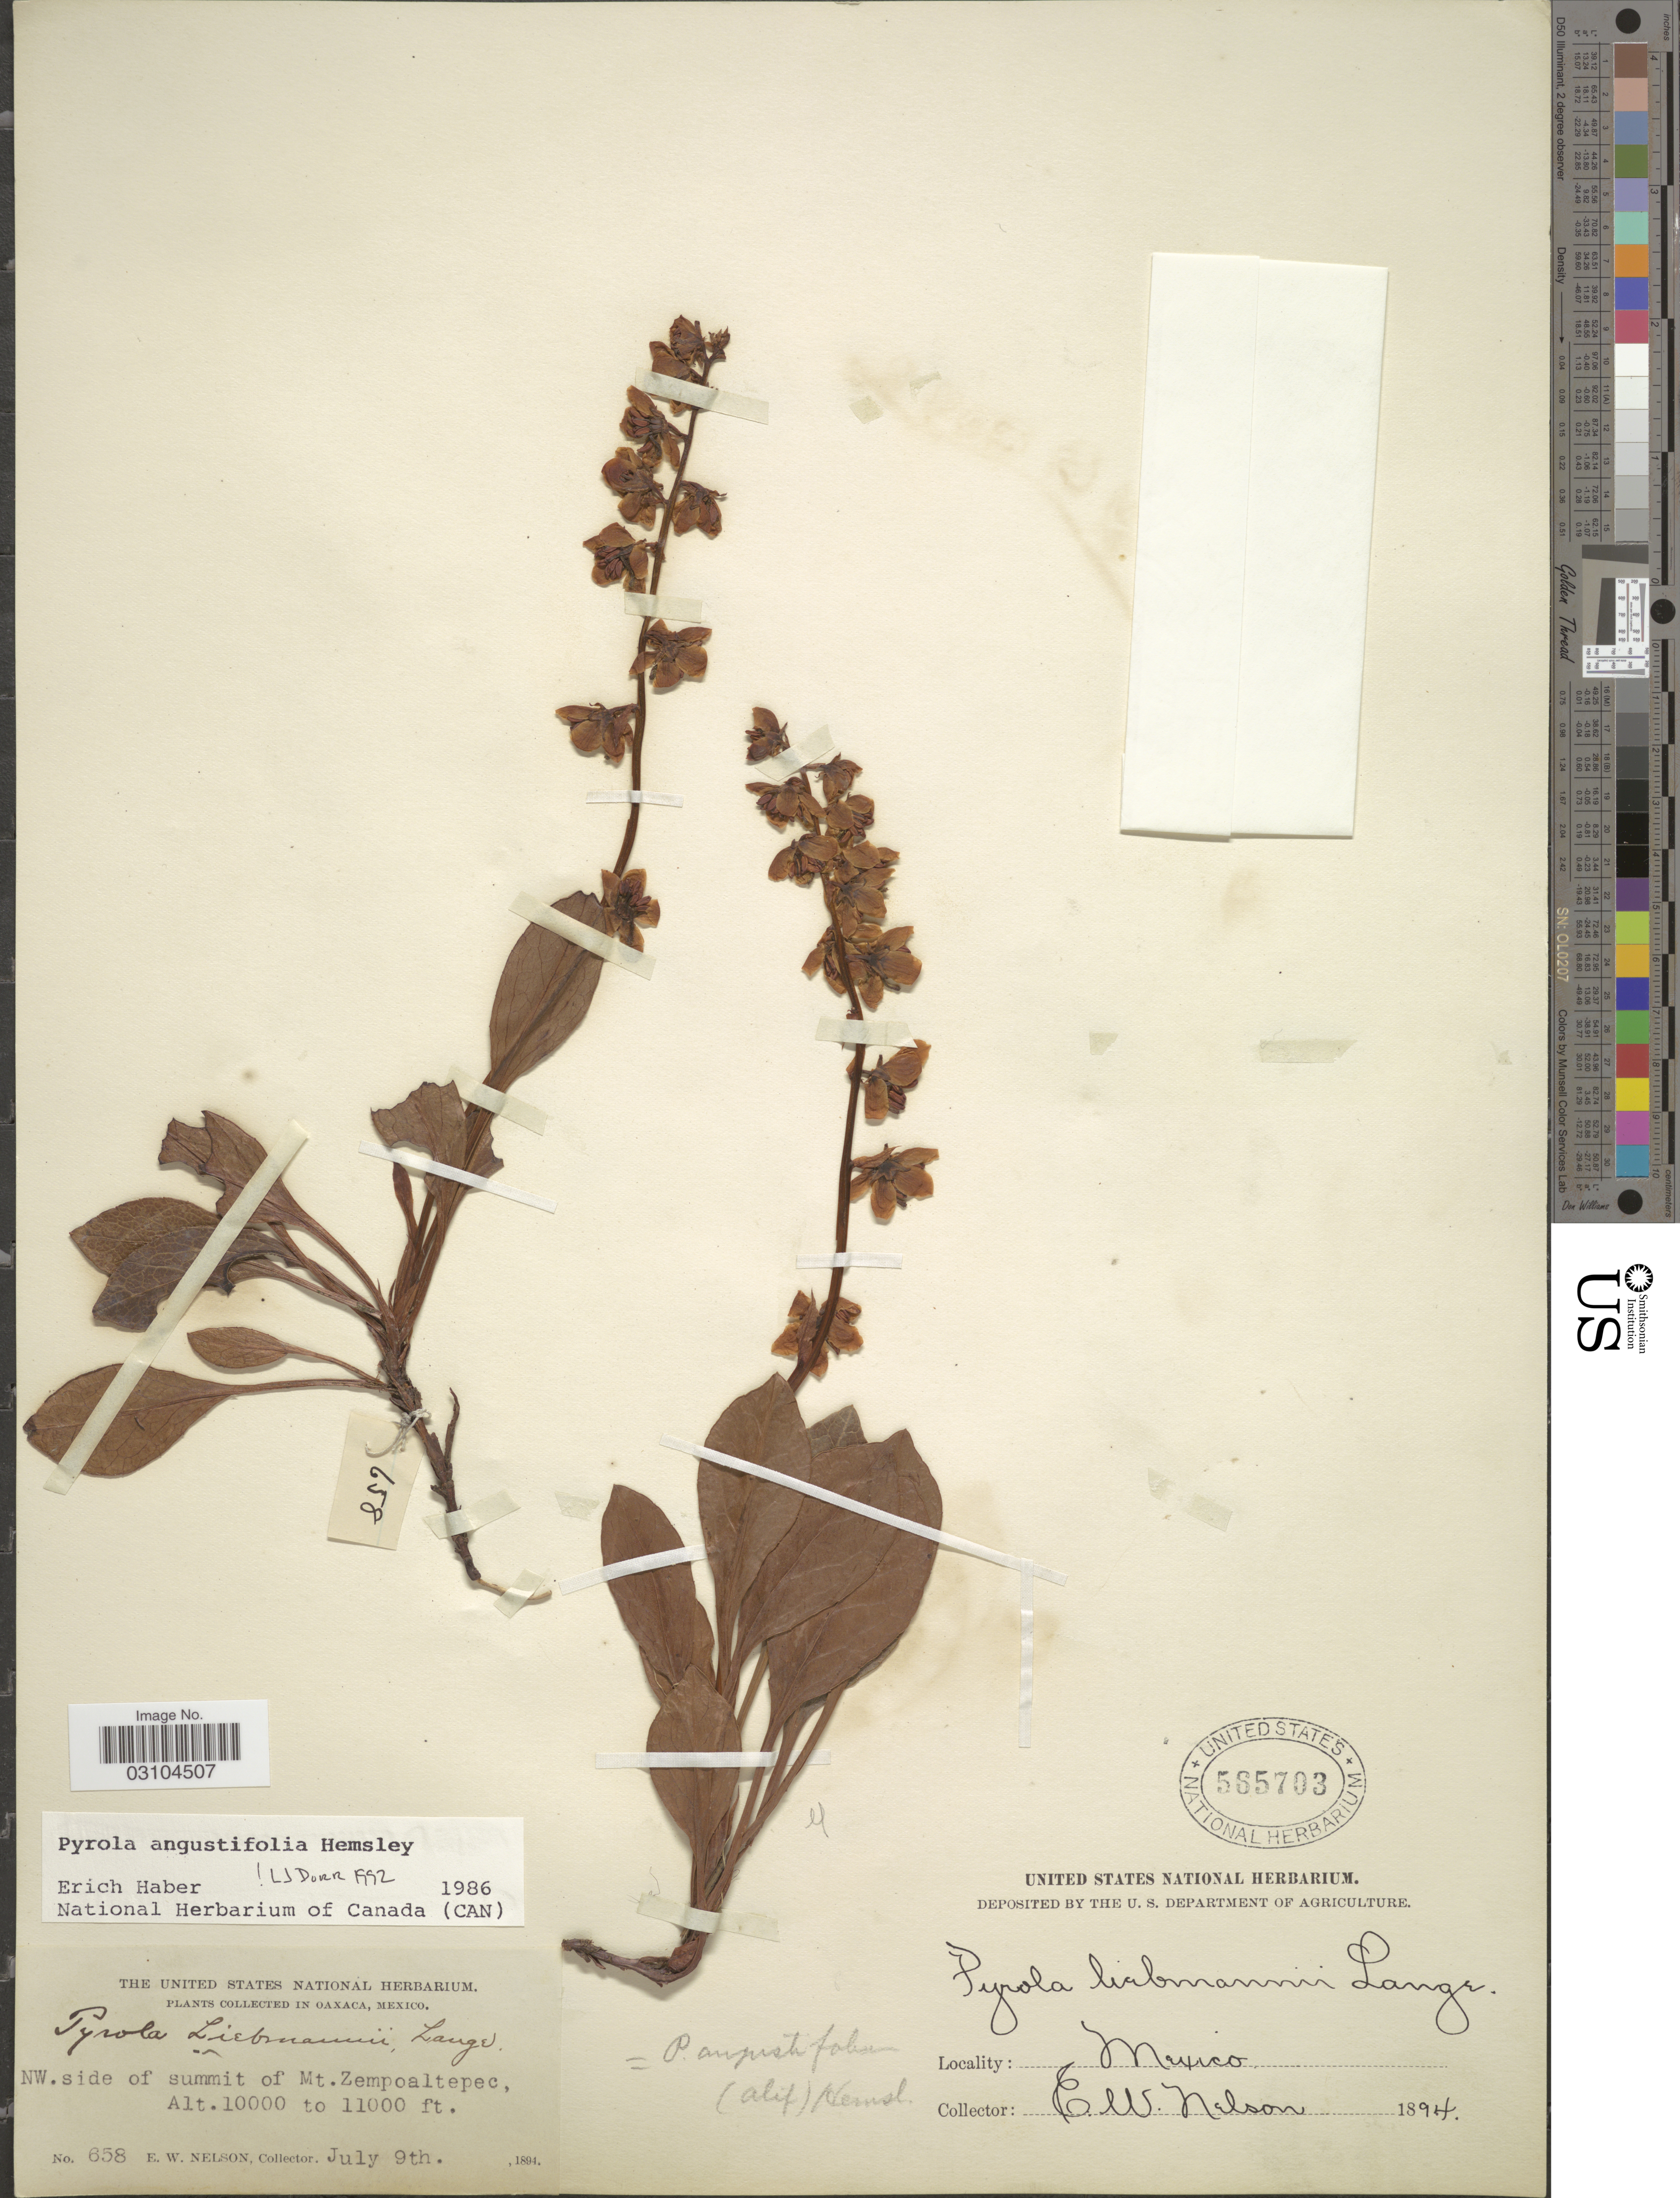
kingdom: Plantae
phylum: Tracheophyta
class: Magnoliopsida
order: Ericales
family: Ericaceae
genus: Pyrola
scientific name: Pyrola angustifolia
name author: (Alef.) Hemsl.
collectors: E. W. Nelson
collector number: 658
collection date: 1894-07-09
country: Mexico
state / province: Oaxaca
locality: NW. side of summit of Mt. Zempoaltepec.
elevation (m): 3048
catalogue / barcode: US 565703